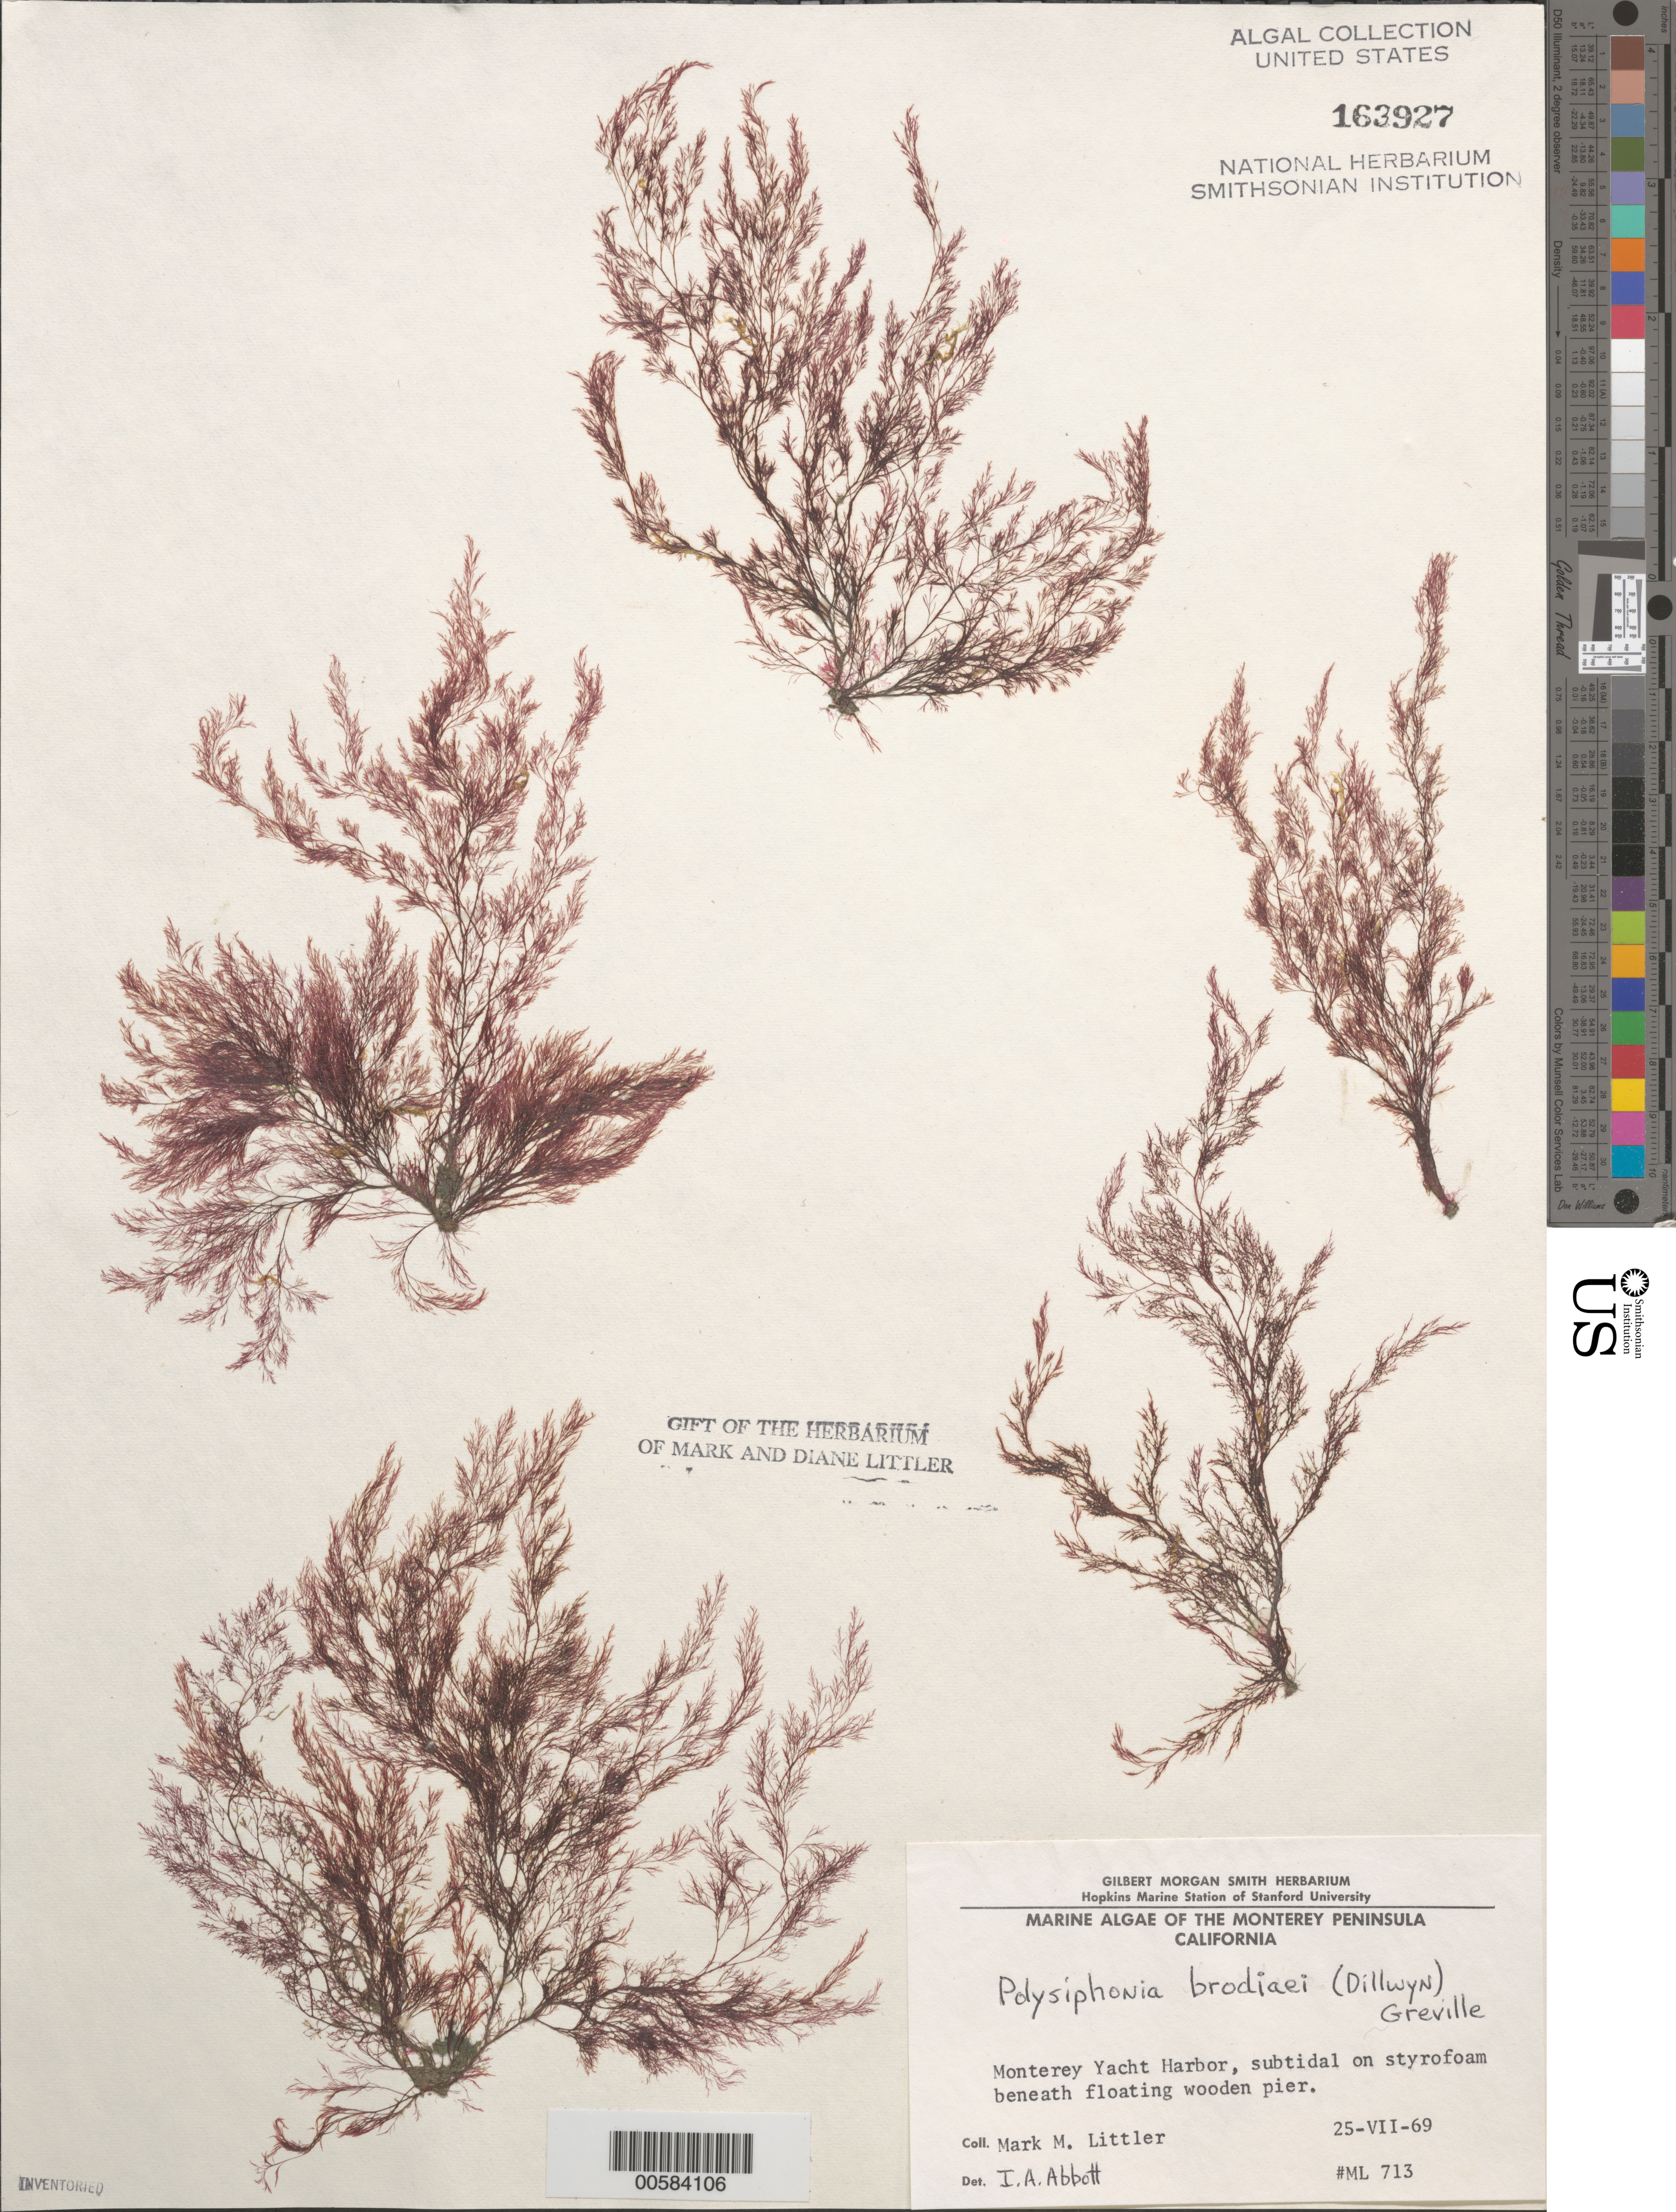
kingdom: Plantae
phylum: Rhodophyta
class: Florideophyceae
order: Ceramiales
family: Rhodomelaceae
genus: Polysiphonia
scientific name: Polysiphonia subulata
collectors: M. M. Littler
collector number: ML 713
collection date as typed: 25 Jul 1969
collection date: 1969-07-25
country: United States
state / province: California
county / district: Monterey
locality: Monterey Yacht Harbor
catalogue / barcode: US 163927